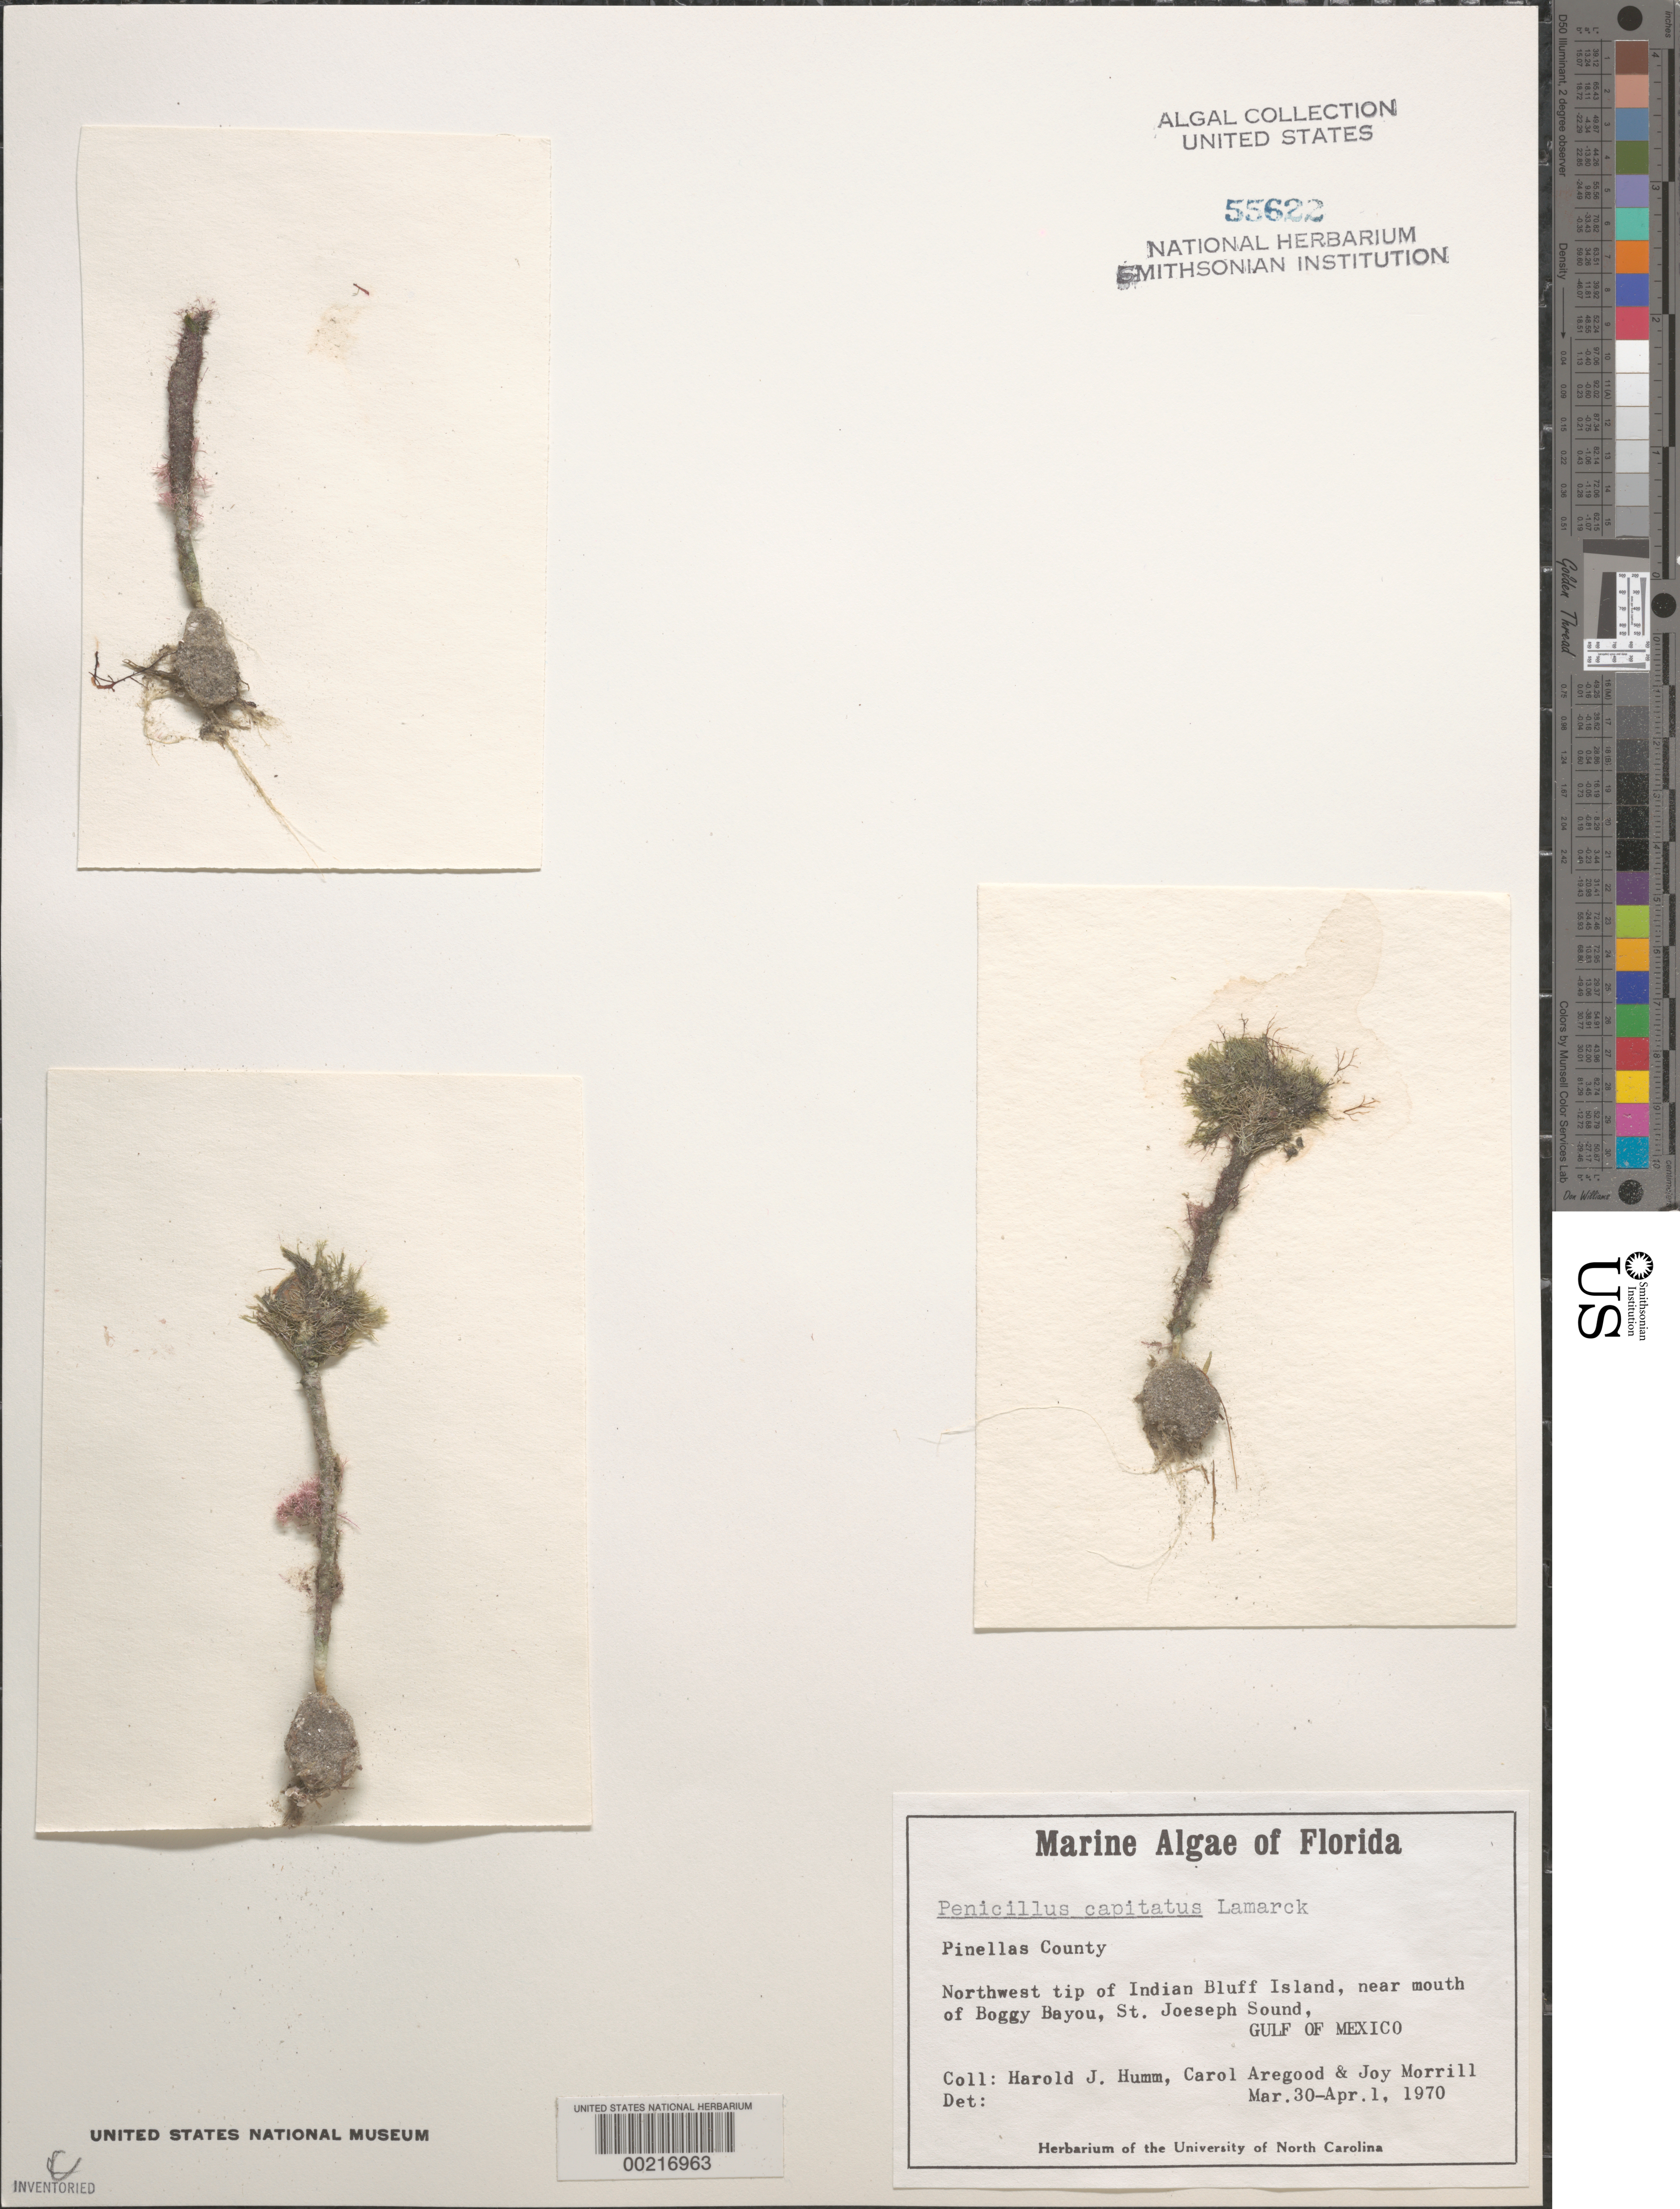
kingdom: Plantae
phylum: Chlorophyta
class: Ulvophyceae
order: Bryopsidales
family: Udoteaceae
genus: Penicillus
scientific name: Penicillus capitatus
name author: Lam.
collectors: H. J. Humm, C. Aregood & J. Morrill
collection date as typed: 30 Mar 1970 to 01 Apr 1970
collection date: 1970-03-30/1970-04-01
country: United States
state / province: Florida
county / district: Pinellas County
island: Indian Bluff Island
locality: St. Joseph Sound near Boggy Bayou mouth, Gulf of Mexico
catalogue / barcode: US 55622